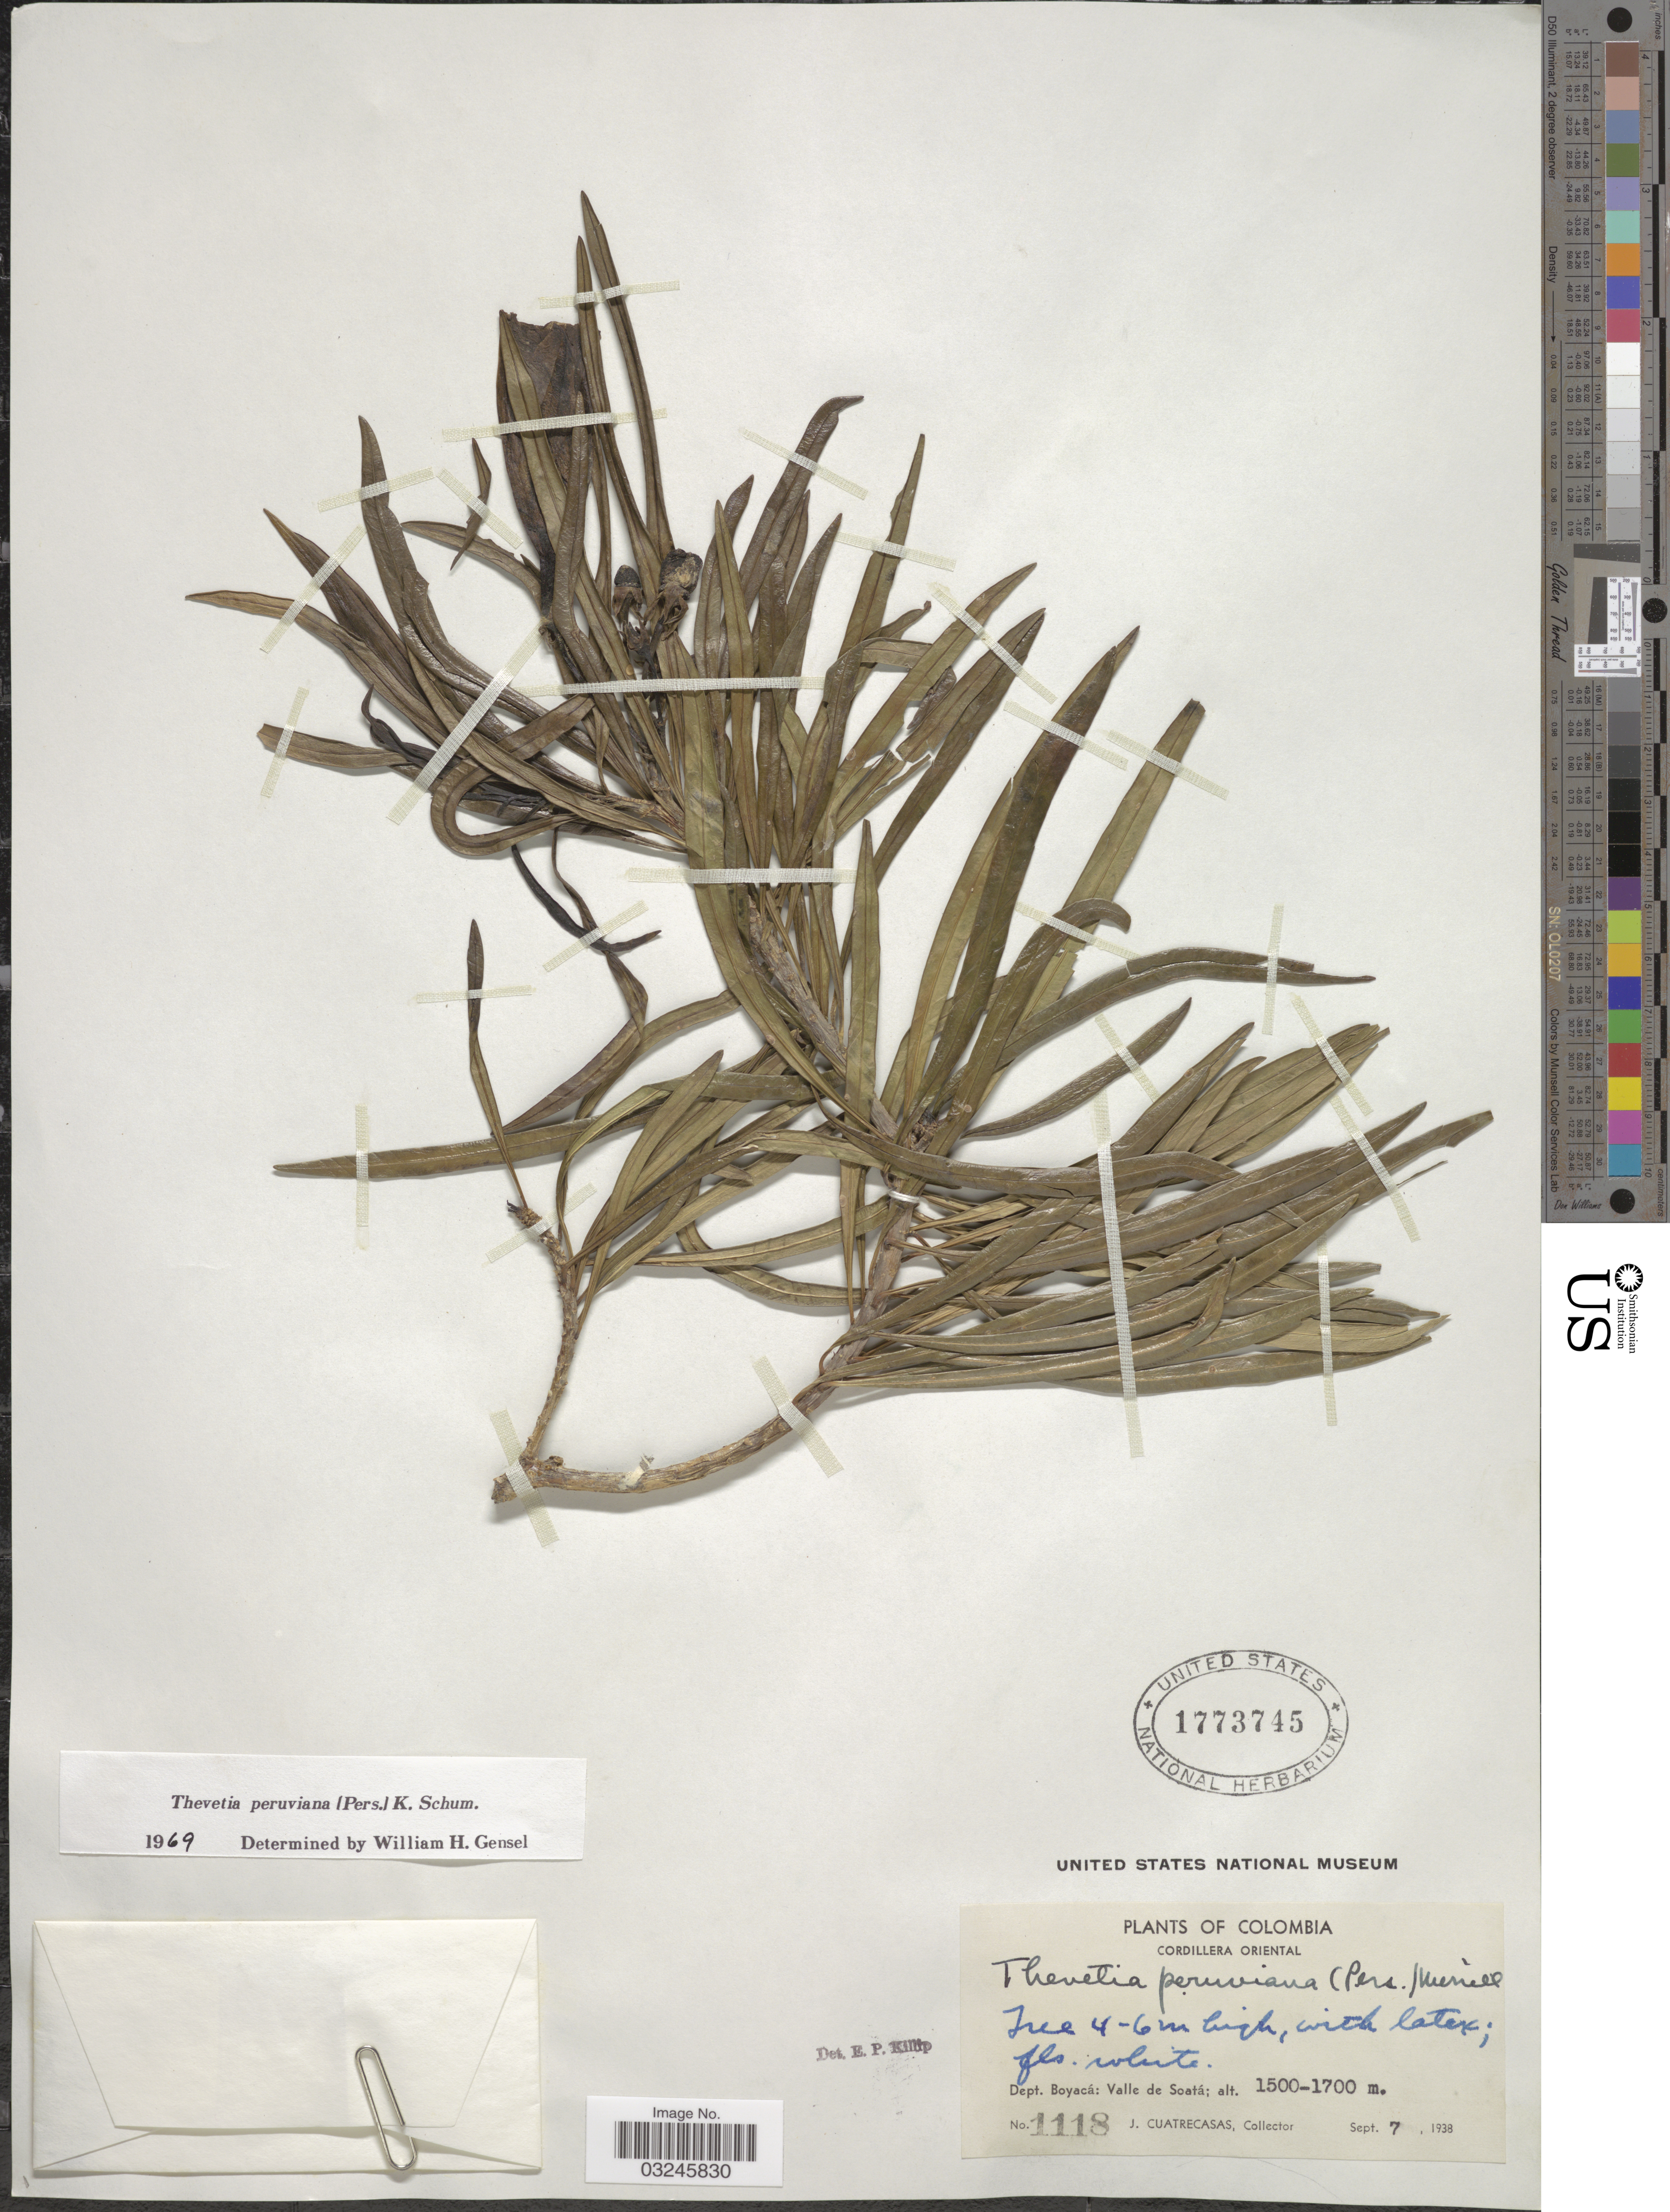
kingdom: Plantae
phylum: Tracheophyta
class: Magnoliopsida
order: Gentianales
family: Apocynaceae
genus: Thevetia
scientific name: Thevetia peruviana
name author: (Pers.) K. Schum.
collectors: J. Cuatrecasas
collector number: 1118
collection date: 1938-09-07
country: Colombia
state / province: Boyacá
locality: Cordillera Oriental, Dept. Boyacá: Valle de Soatá.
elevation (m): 1500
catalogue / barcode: US 1773745